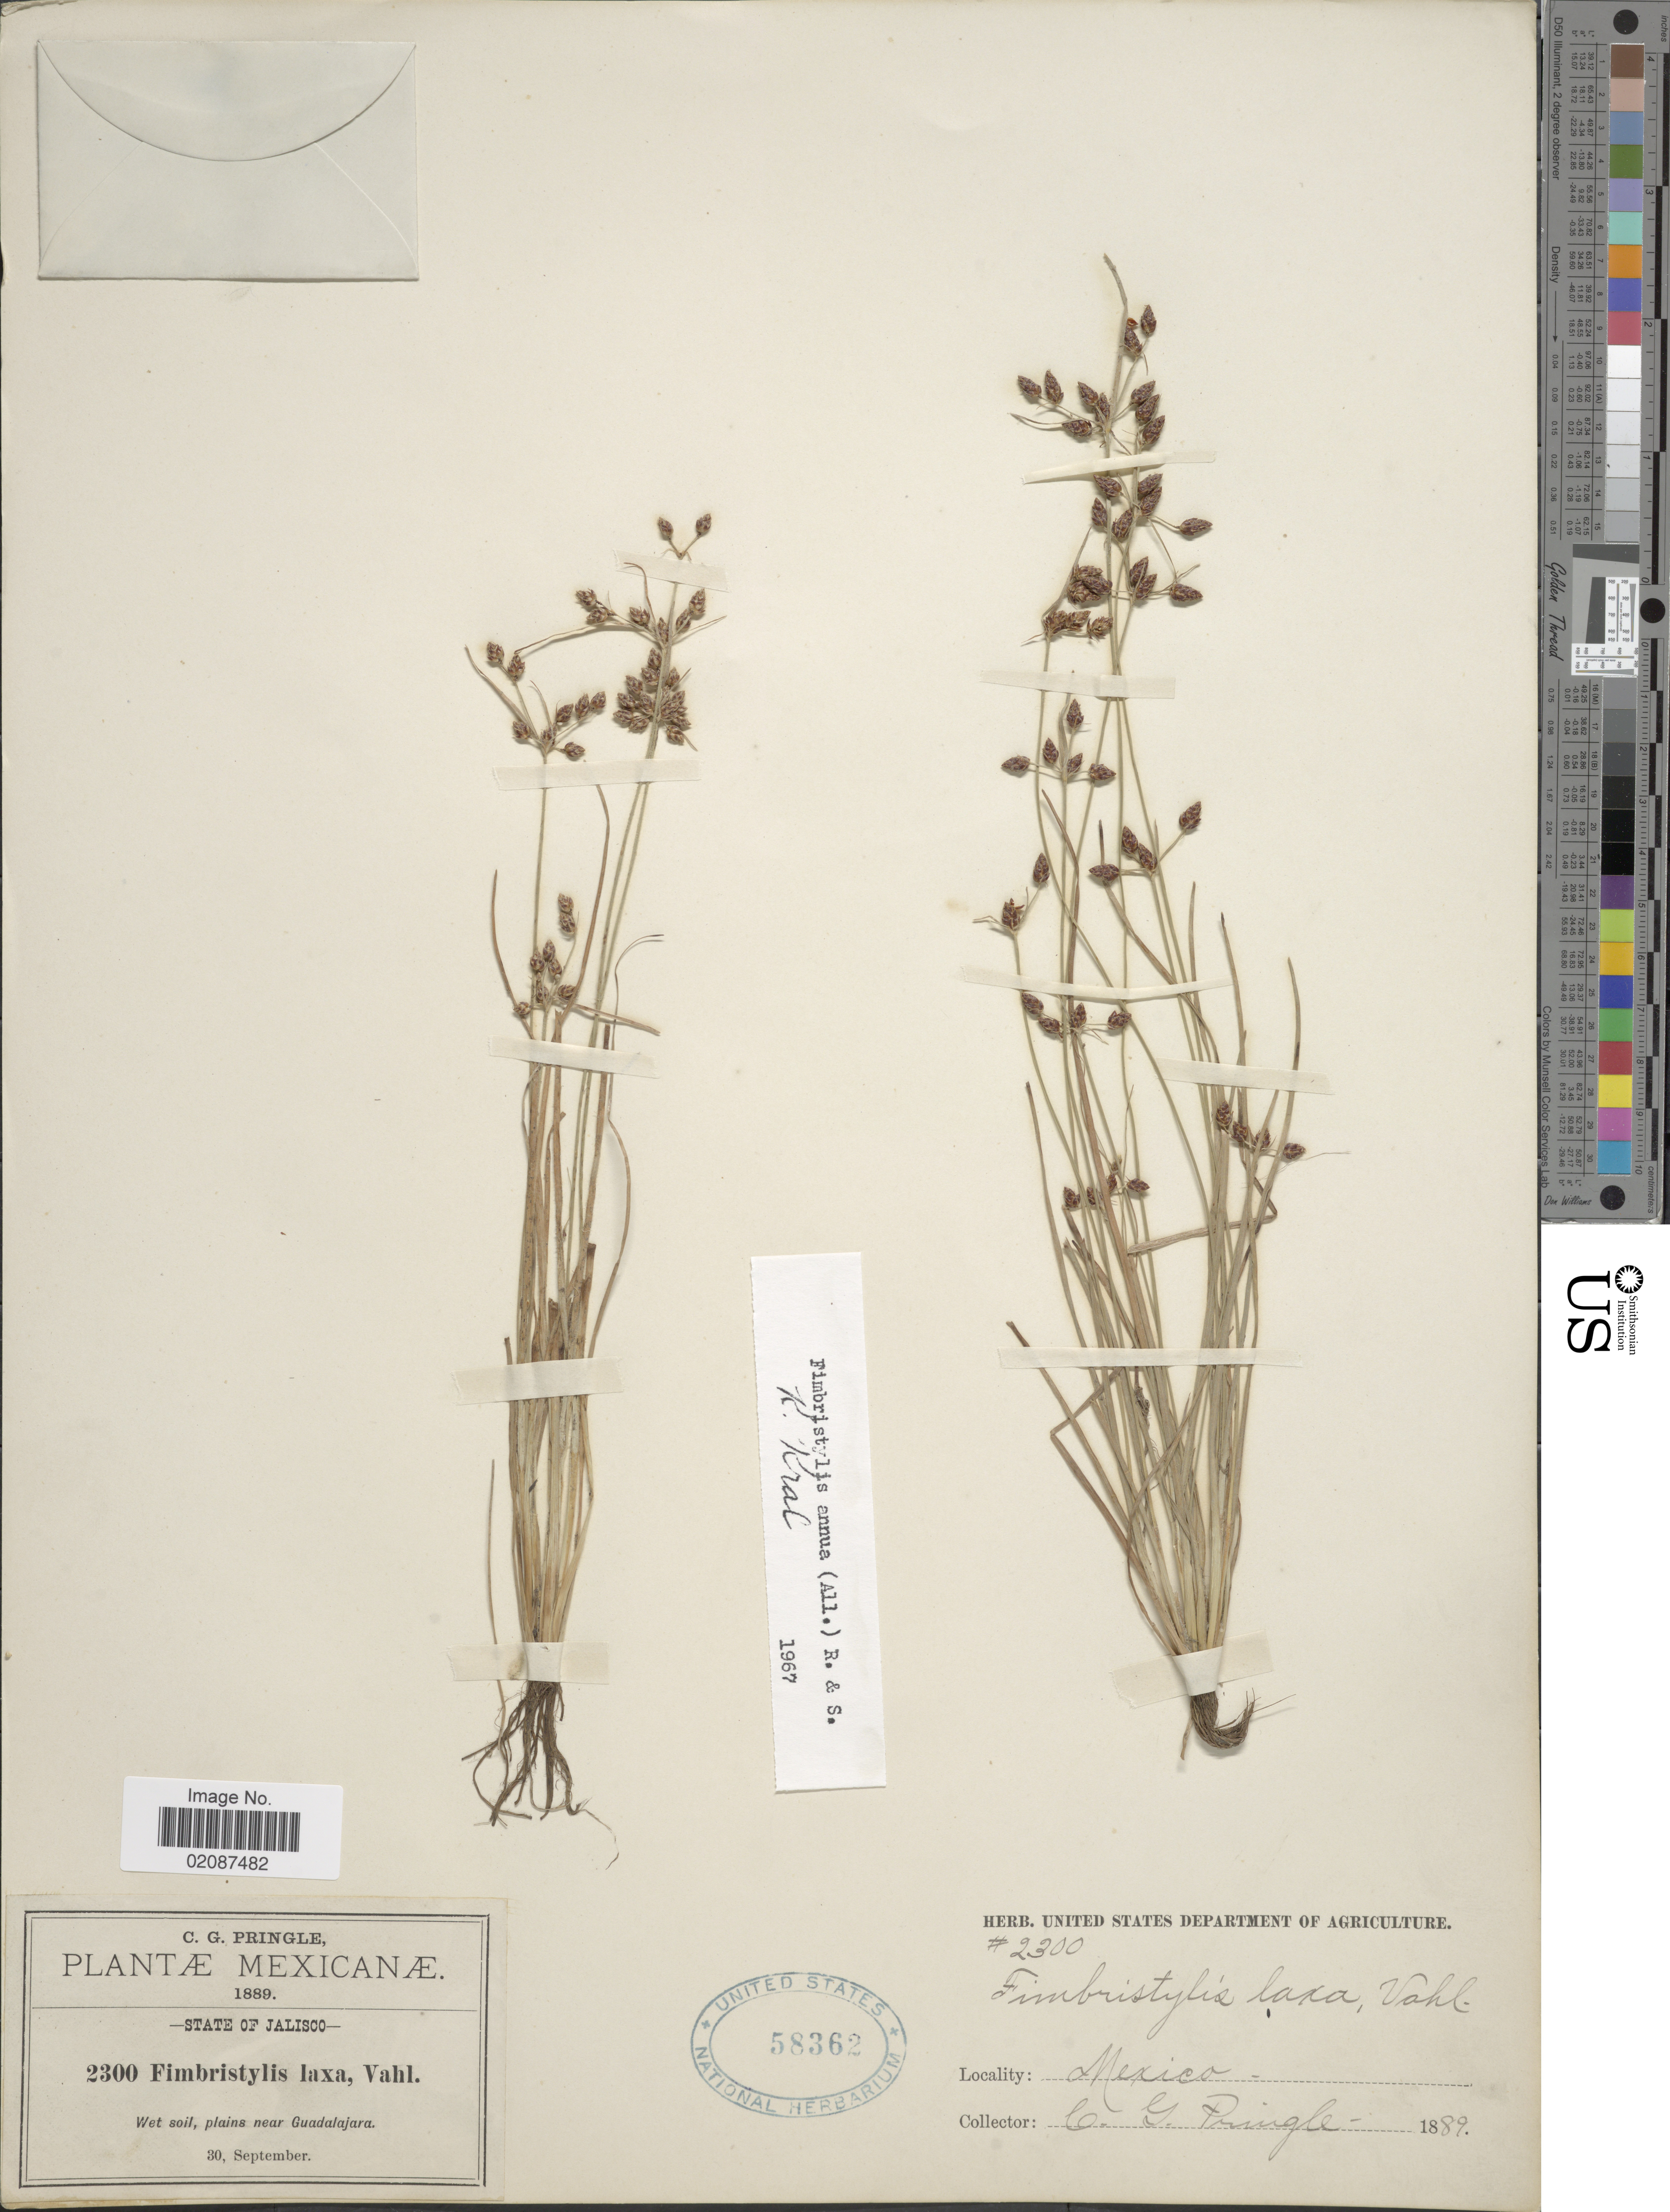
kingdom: Plantae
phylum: Tracheophyta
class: Liliopsida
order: Poales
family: Cyperaceae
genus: Fimbristylis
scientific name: Fimbristylis annua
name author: (All.) Roem. & Schult.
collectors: C. G. Pringle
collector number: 2300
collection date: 1889-09-30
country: Mexico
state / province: Jalisco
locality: State of Jalisco, plains near Guadalajara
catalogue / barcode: US 58362